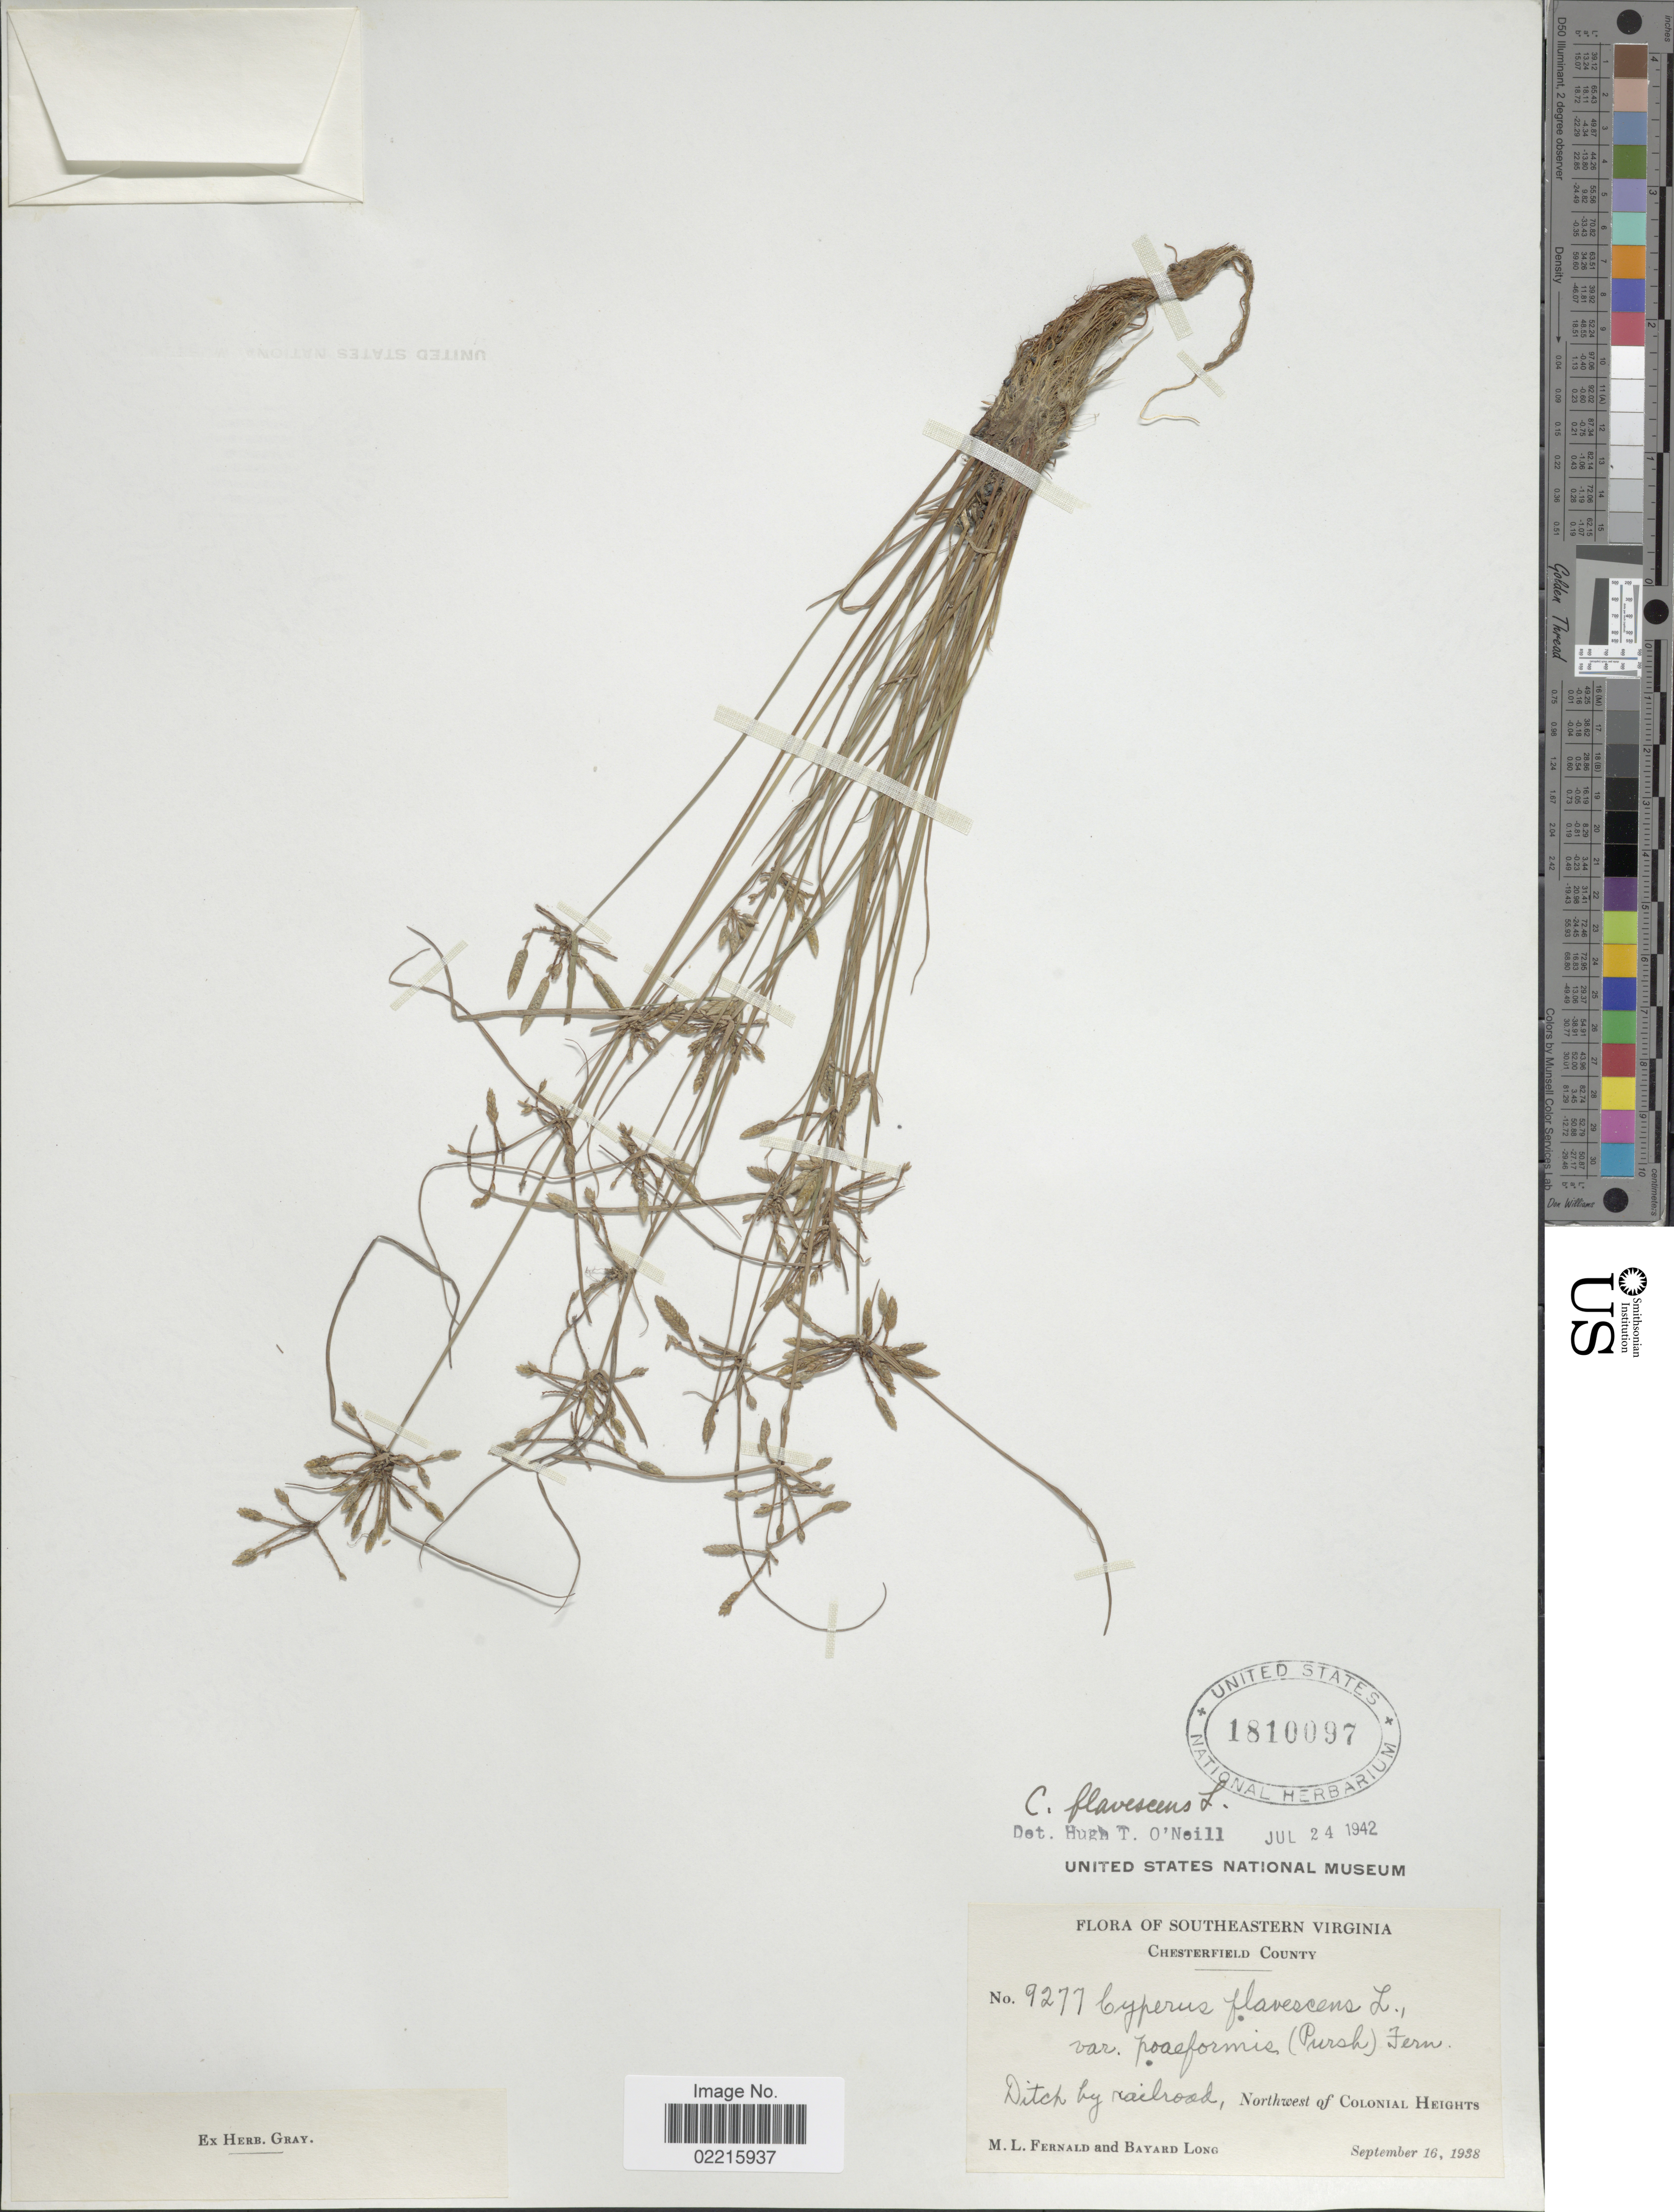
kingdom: Plantae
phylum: Tracheophyta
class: Liliopsida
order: Poales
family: Cyperaceae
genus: Cyperus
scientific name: Cyperus flavescens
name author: L.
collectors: M. L. Fernald & B. Long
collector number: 9277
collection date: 1938-09-16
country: United States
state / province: Virginia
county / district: Chesterfield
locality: Southeastern Virginia. Chesterfield County. Ditch by railroad, Northwest of Colonel Heights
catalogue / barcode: US 1810097